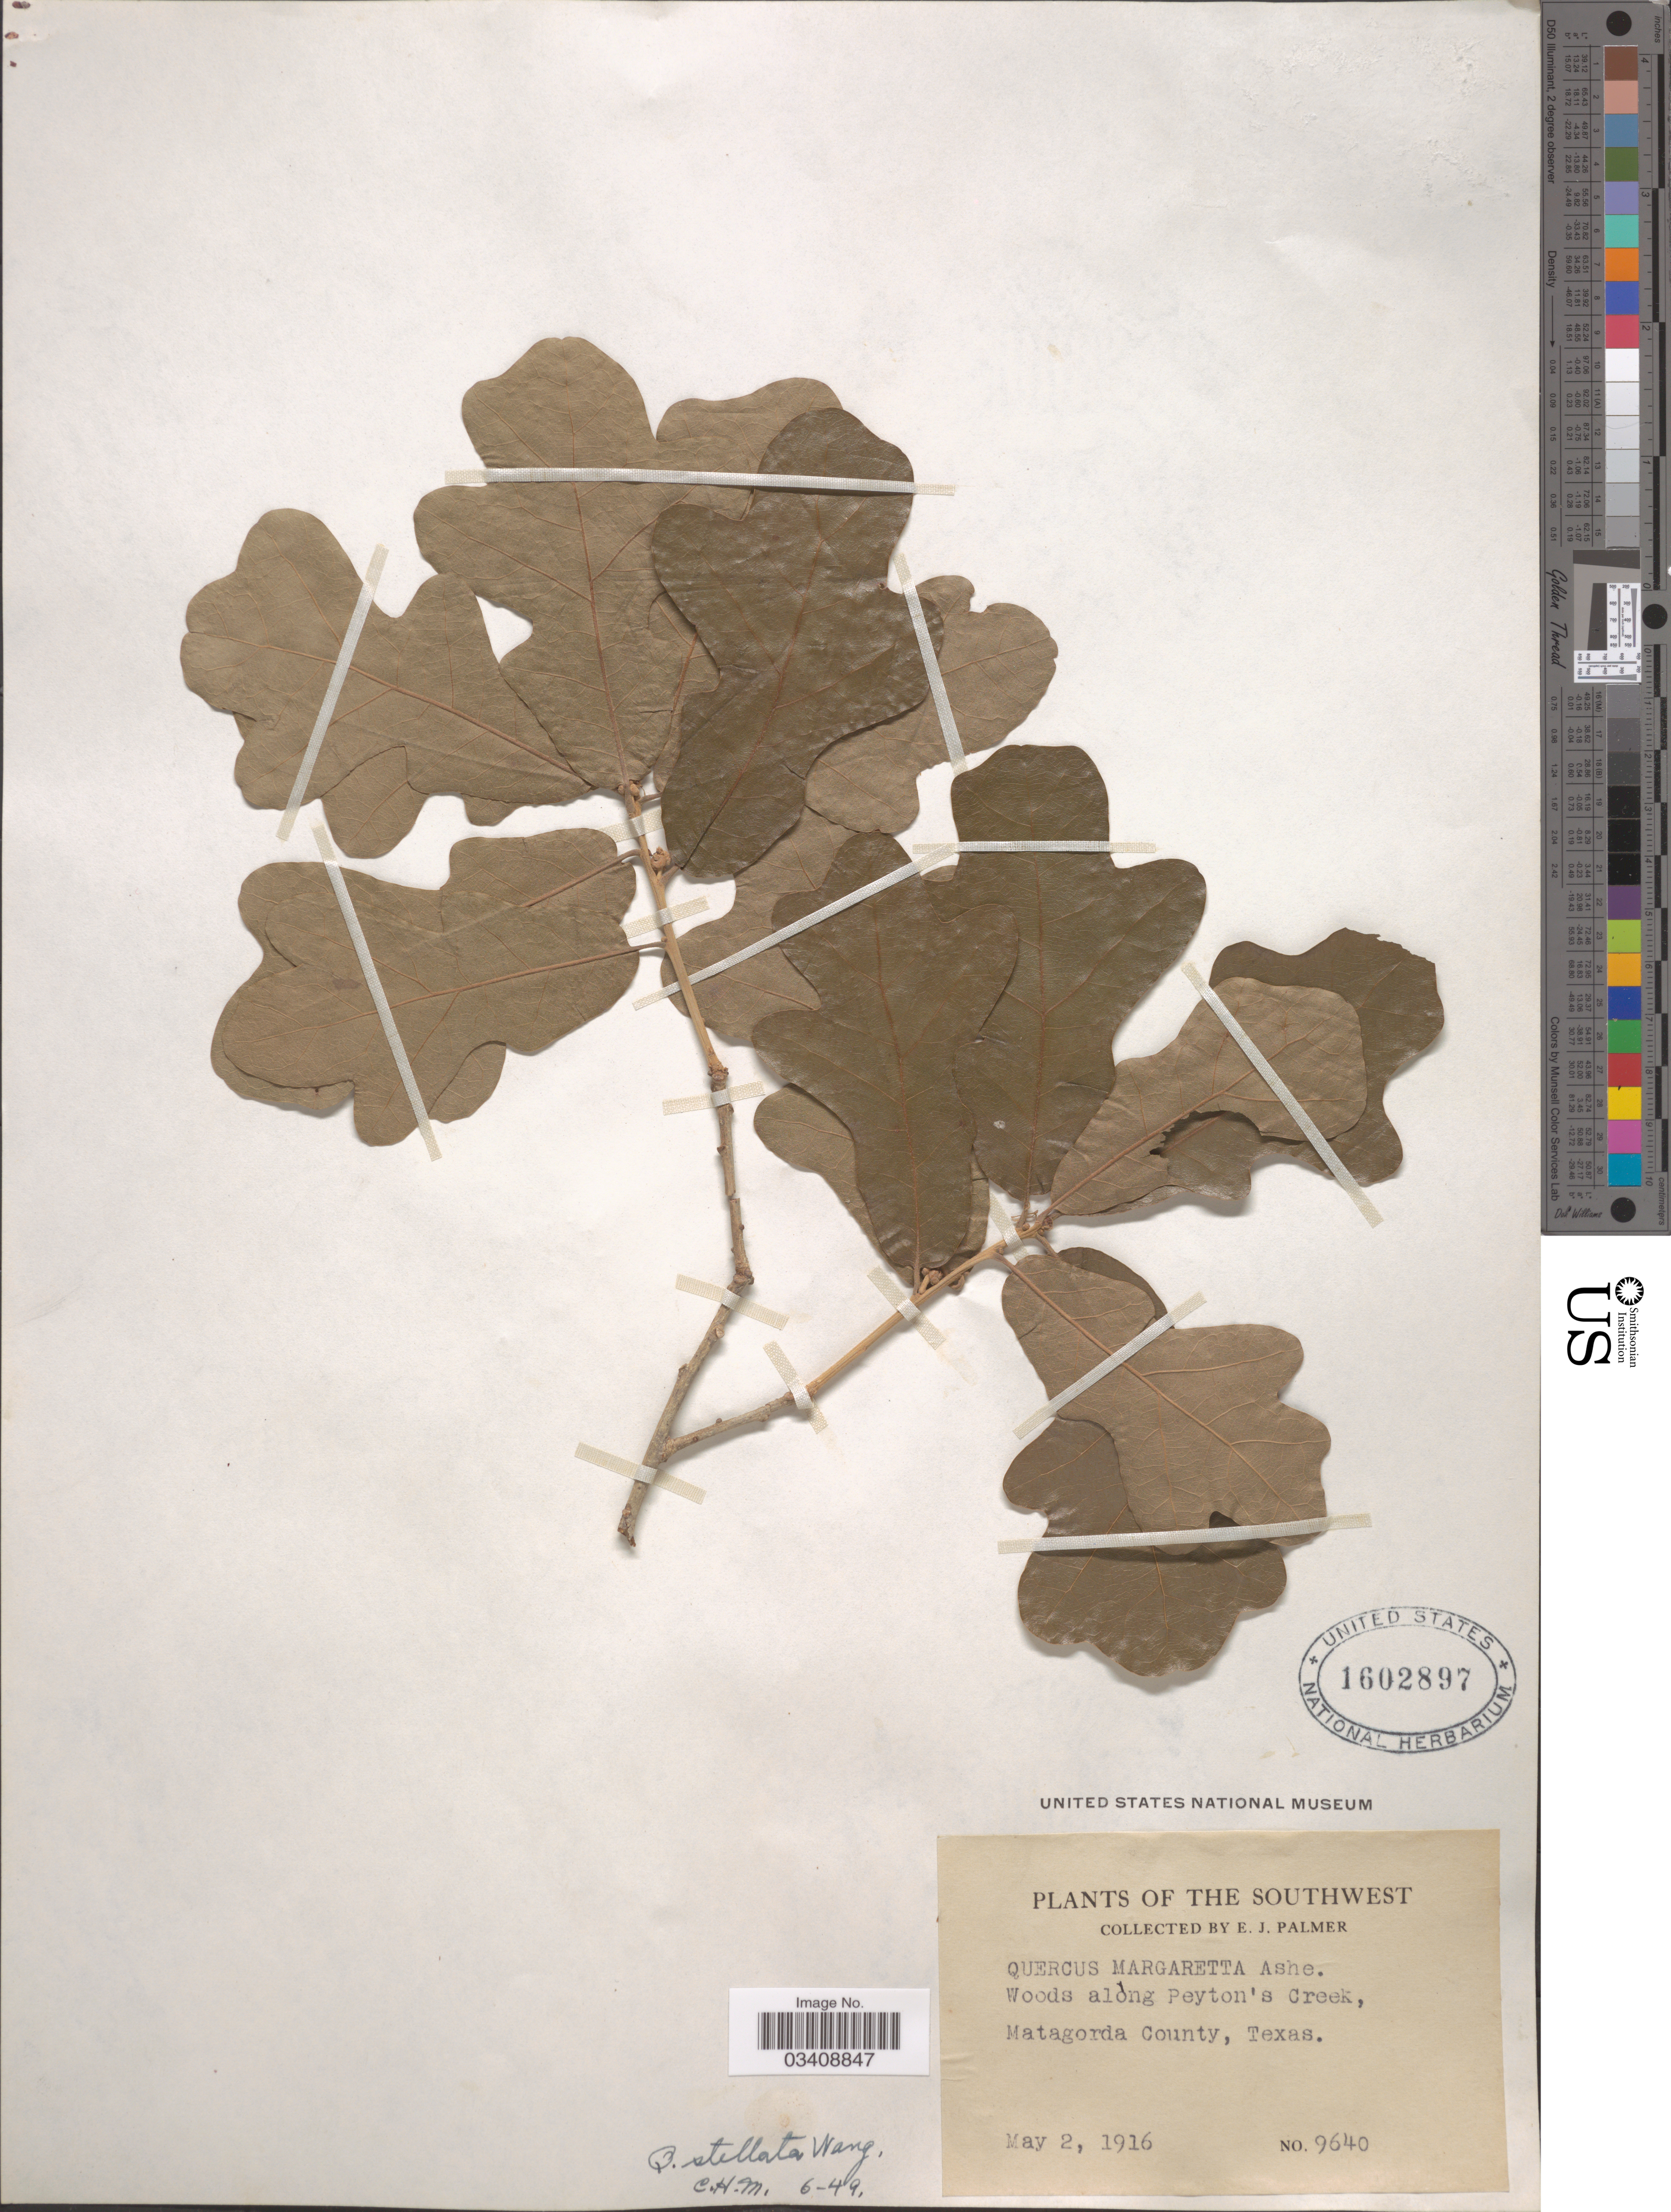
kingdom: Plantae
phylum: Tracheophyta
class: Magnoliopsida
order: Fagales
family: Fagaceae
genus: Quercus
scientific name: Quercus stellata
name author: Wangenh.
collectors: E. J. Palmer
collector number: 9640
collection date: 1916-05-02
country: United States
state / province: Texas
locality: The Southwest. Woods along Peyton's Creek, Matagorda County.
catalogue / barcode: US 1602897